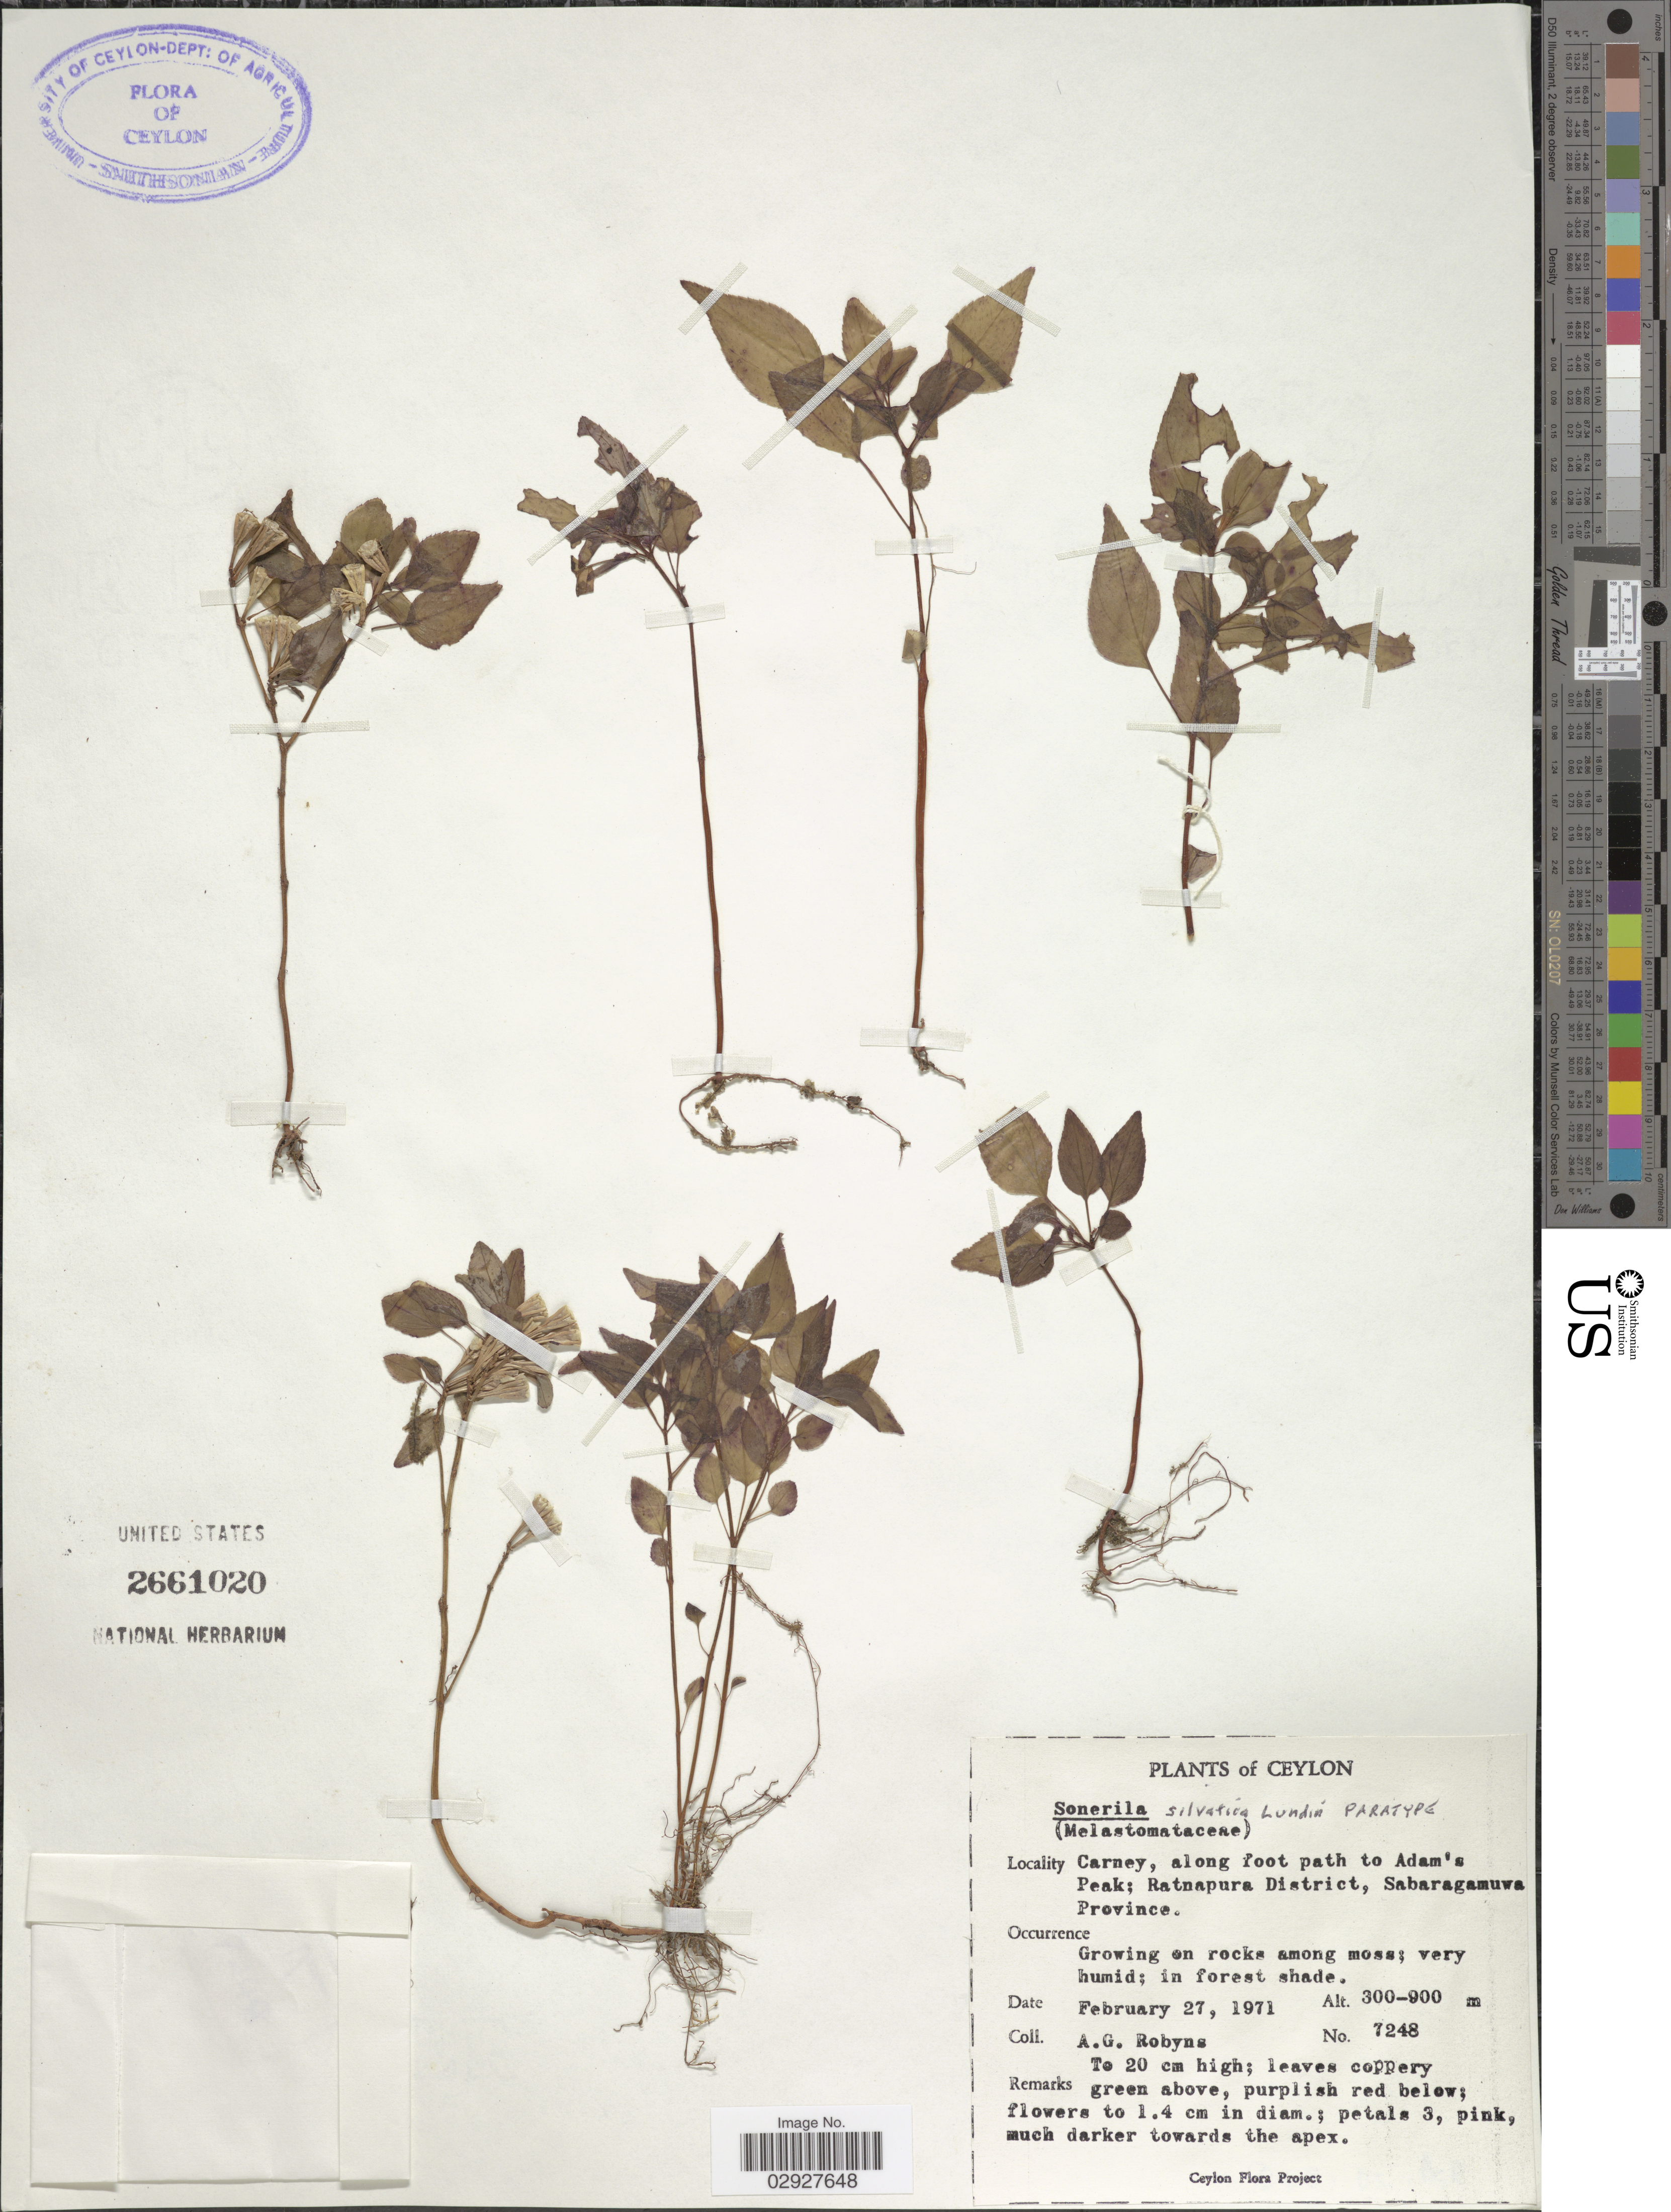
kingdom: Plantae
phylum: Tracheophyta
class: Magnoliopsida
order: Myrtales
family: Melastomataceae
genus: Sonerila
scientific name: Sonerila silvatica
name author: Lundin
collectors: A. Robyns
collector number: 7248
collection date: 1971-02-27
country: Sri Lanka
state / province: Sabaragamuwa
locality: Ceylon. Carney, along foot path to Adam's Peak; Ratnapura District.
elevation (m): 300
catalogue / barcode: US 2661020